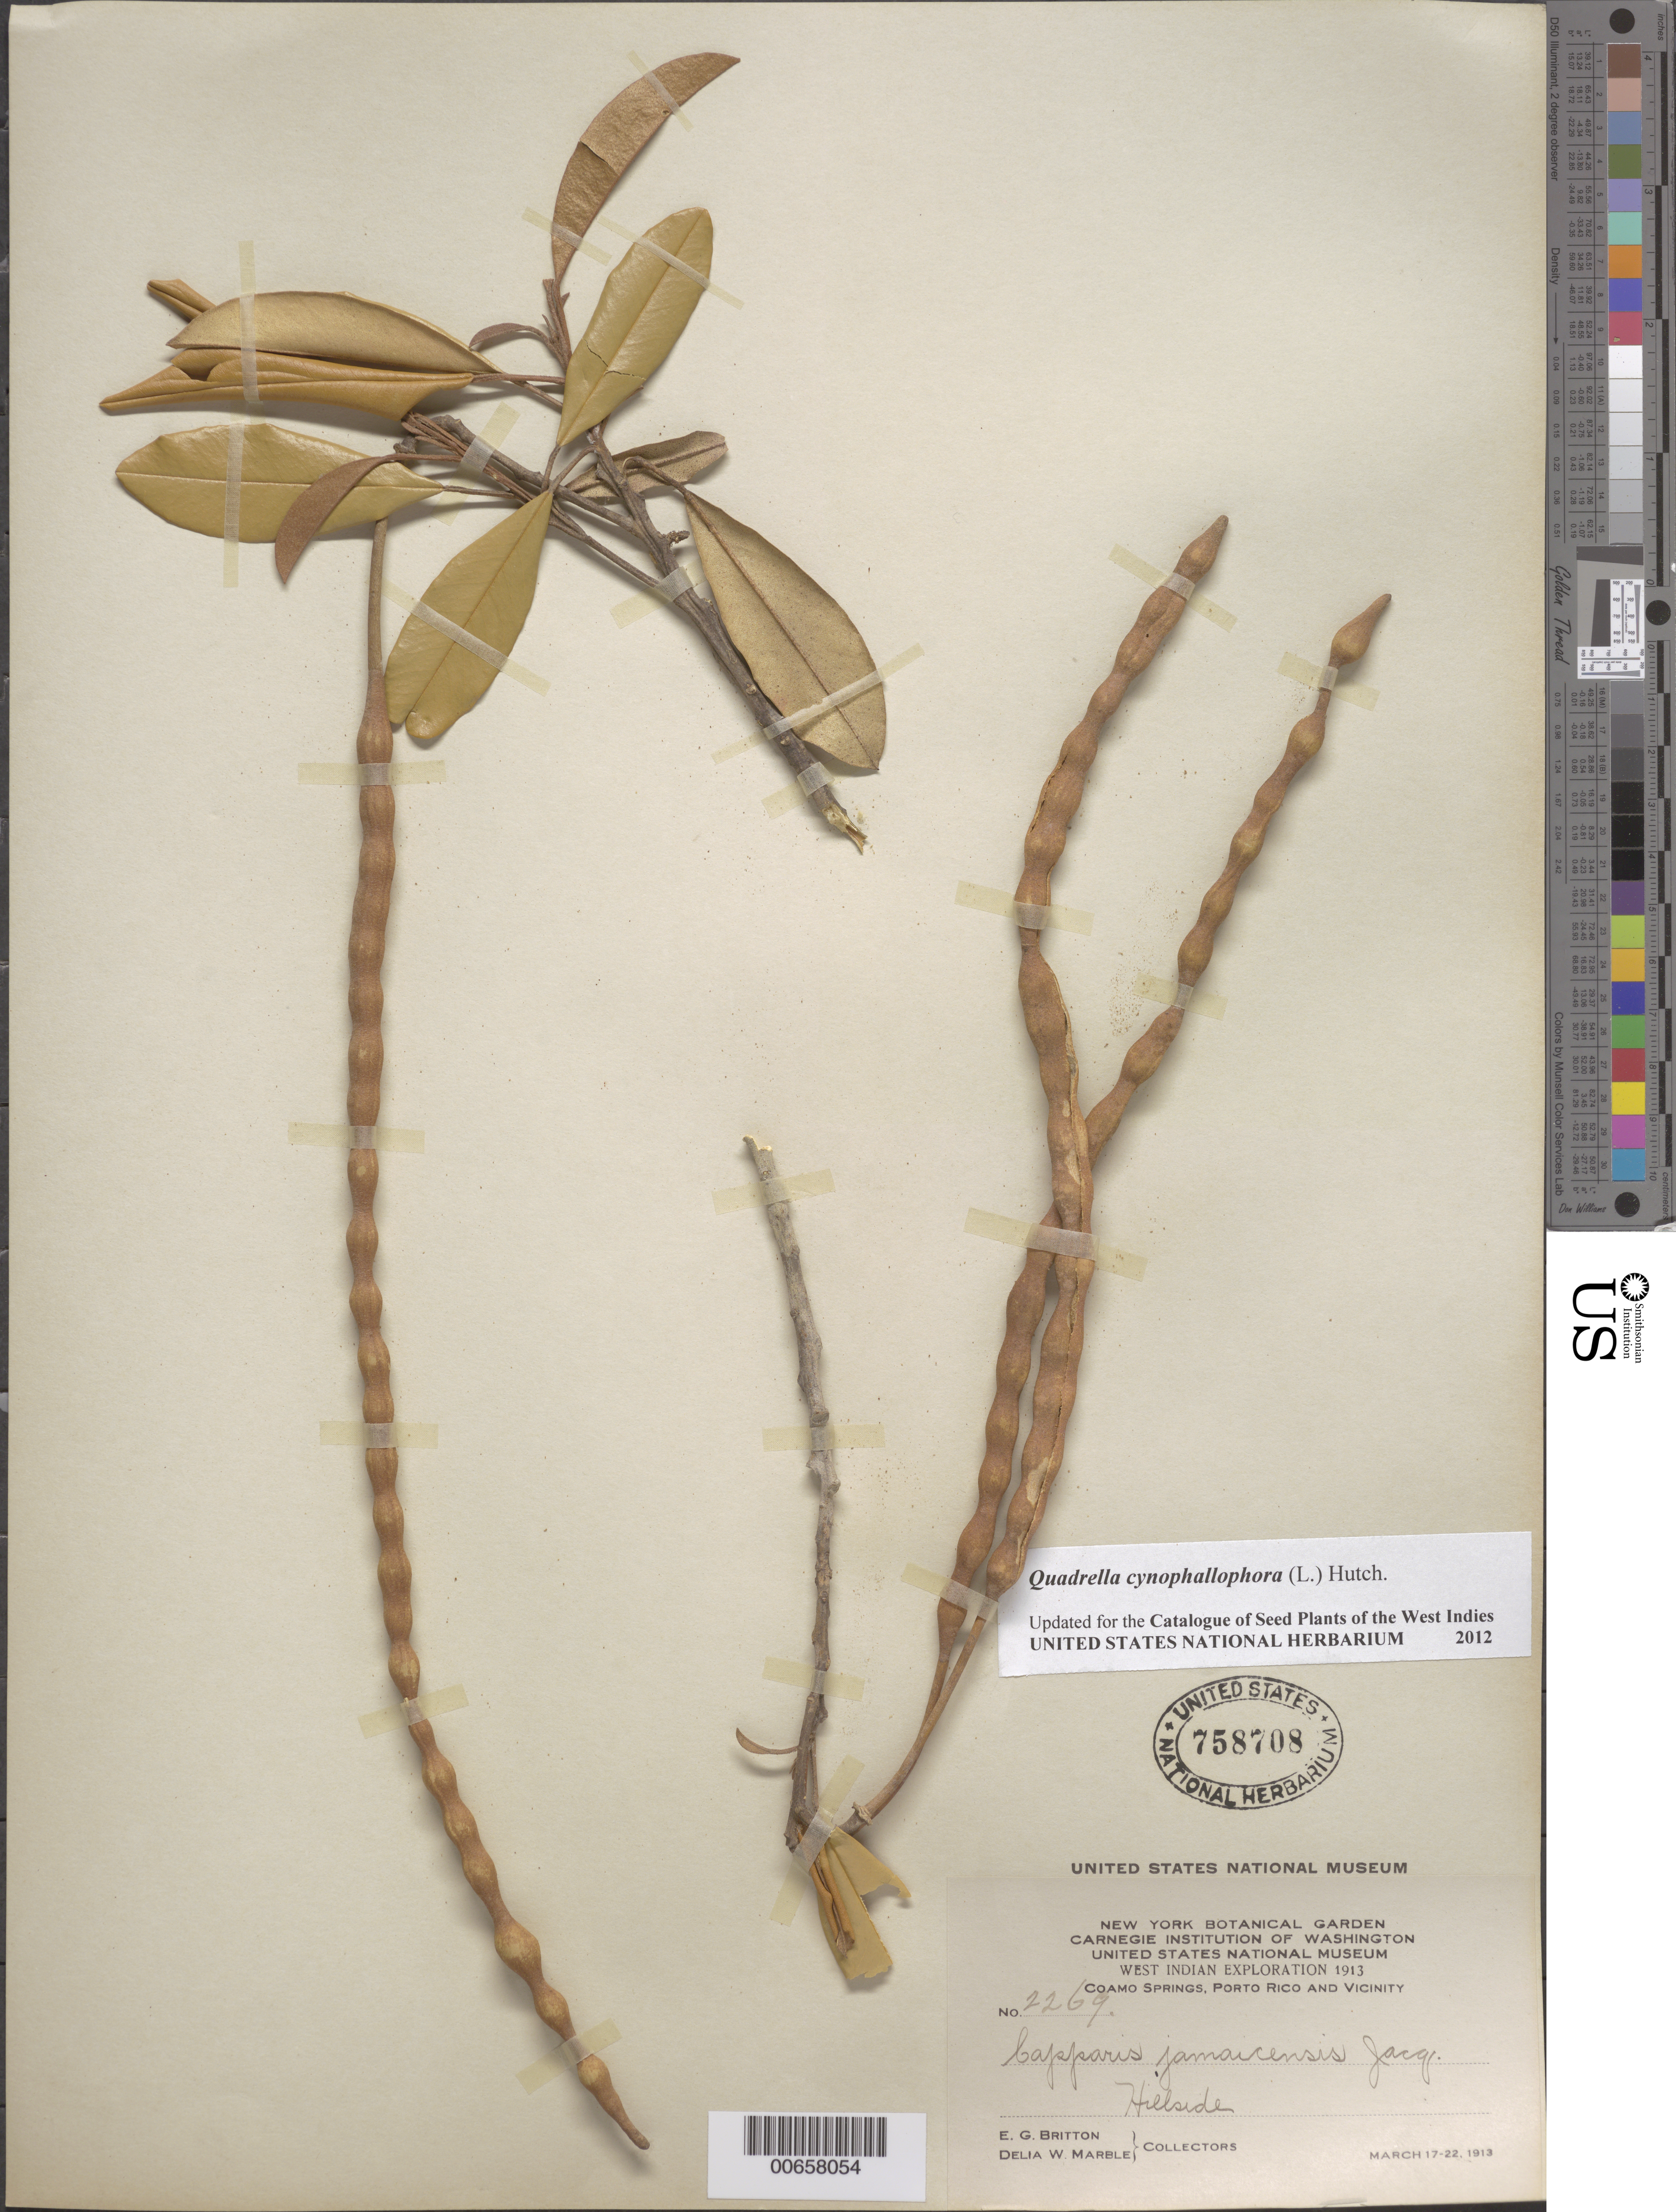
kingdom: Plantae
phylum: Tracheophyta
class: Magnoliopsida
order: Brassicales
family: Capparaceae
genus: Capparis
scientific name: Capparis jamaicensis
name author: Jacq.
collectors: E. G. Britton & D. W. Marble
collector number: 2269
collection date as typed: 17 Mar 1913 to 22 Mar 1913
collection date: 1913-03-17/1913-03-22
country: Puerto Rico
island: Greater Antilles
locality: Coamo Springs, vic of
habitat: Hillside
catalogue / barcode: US 758708